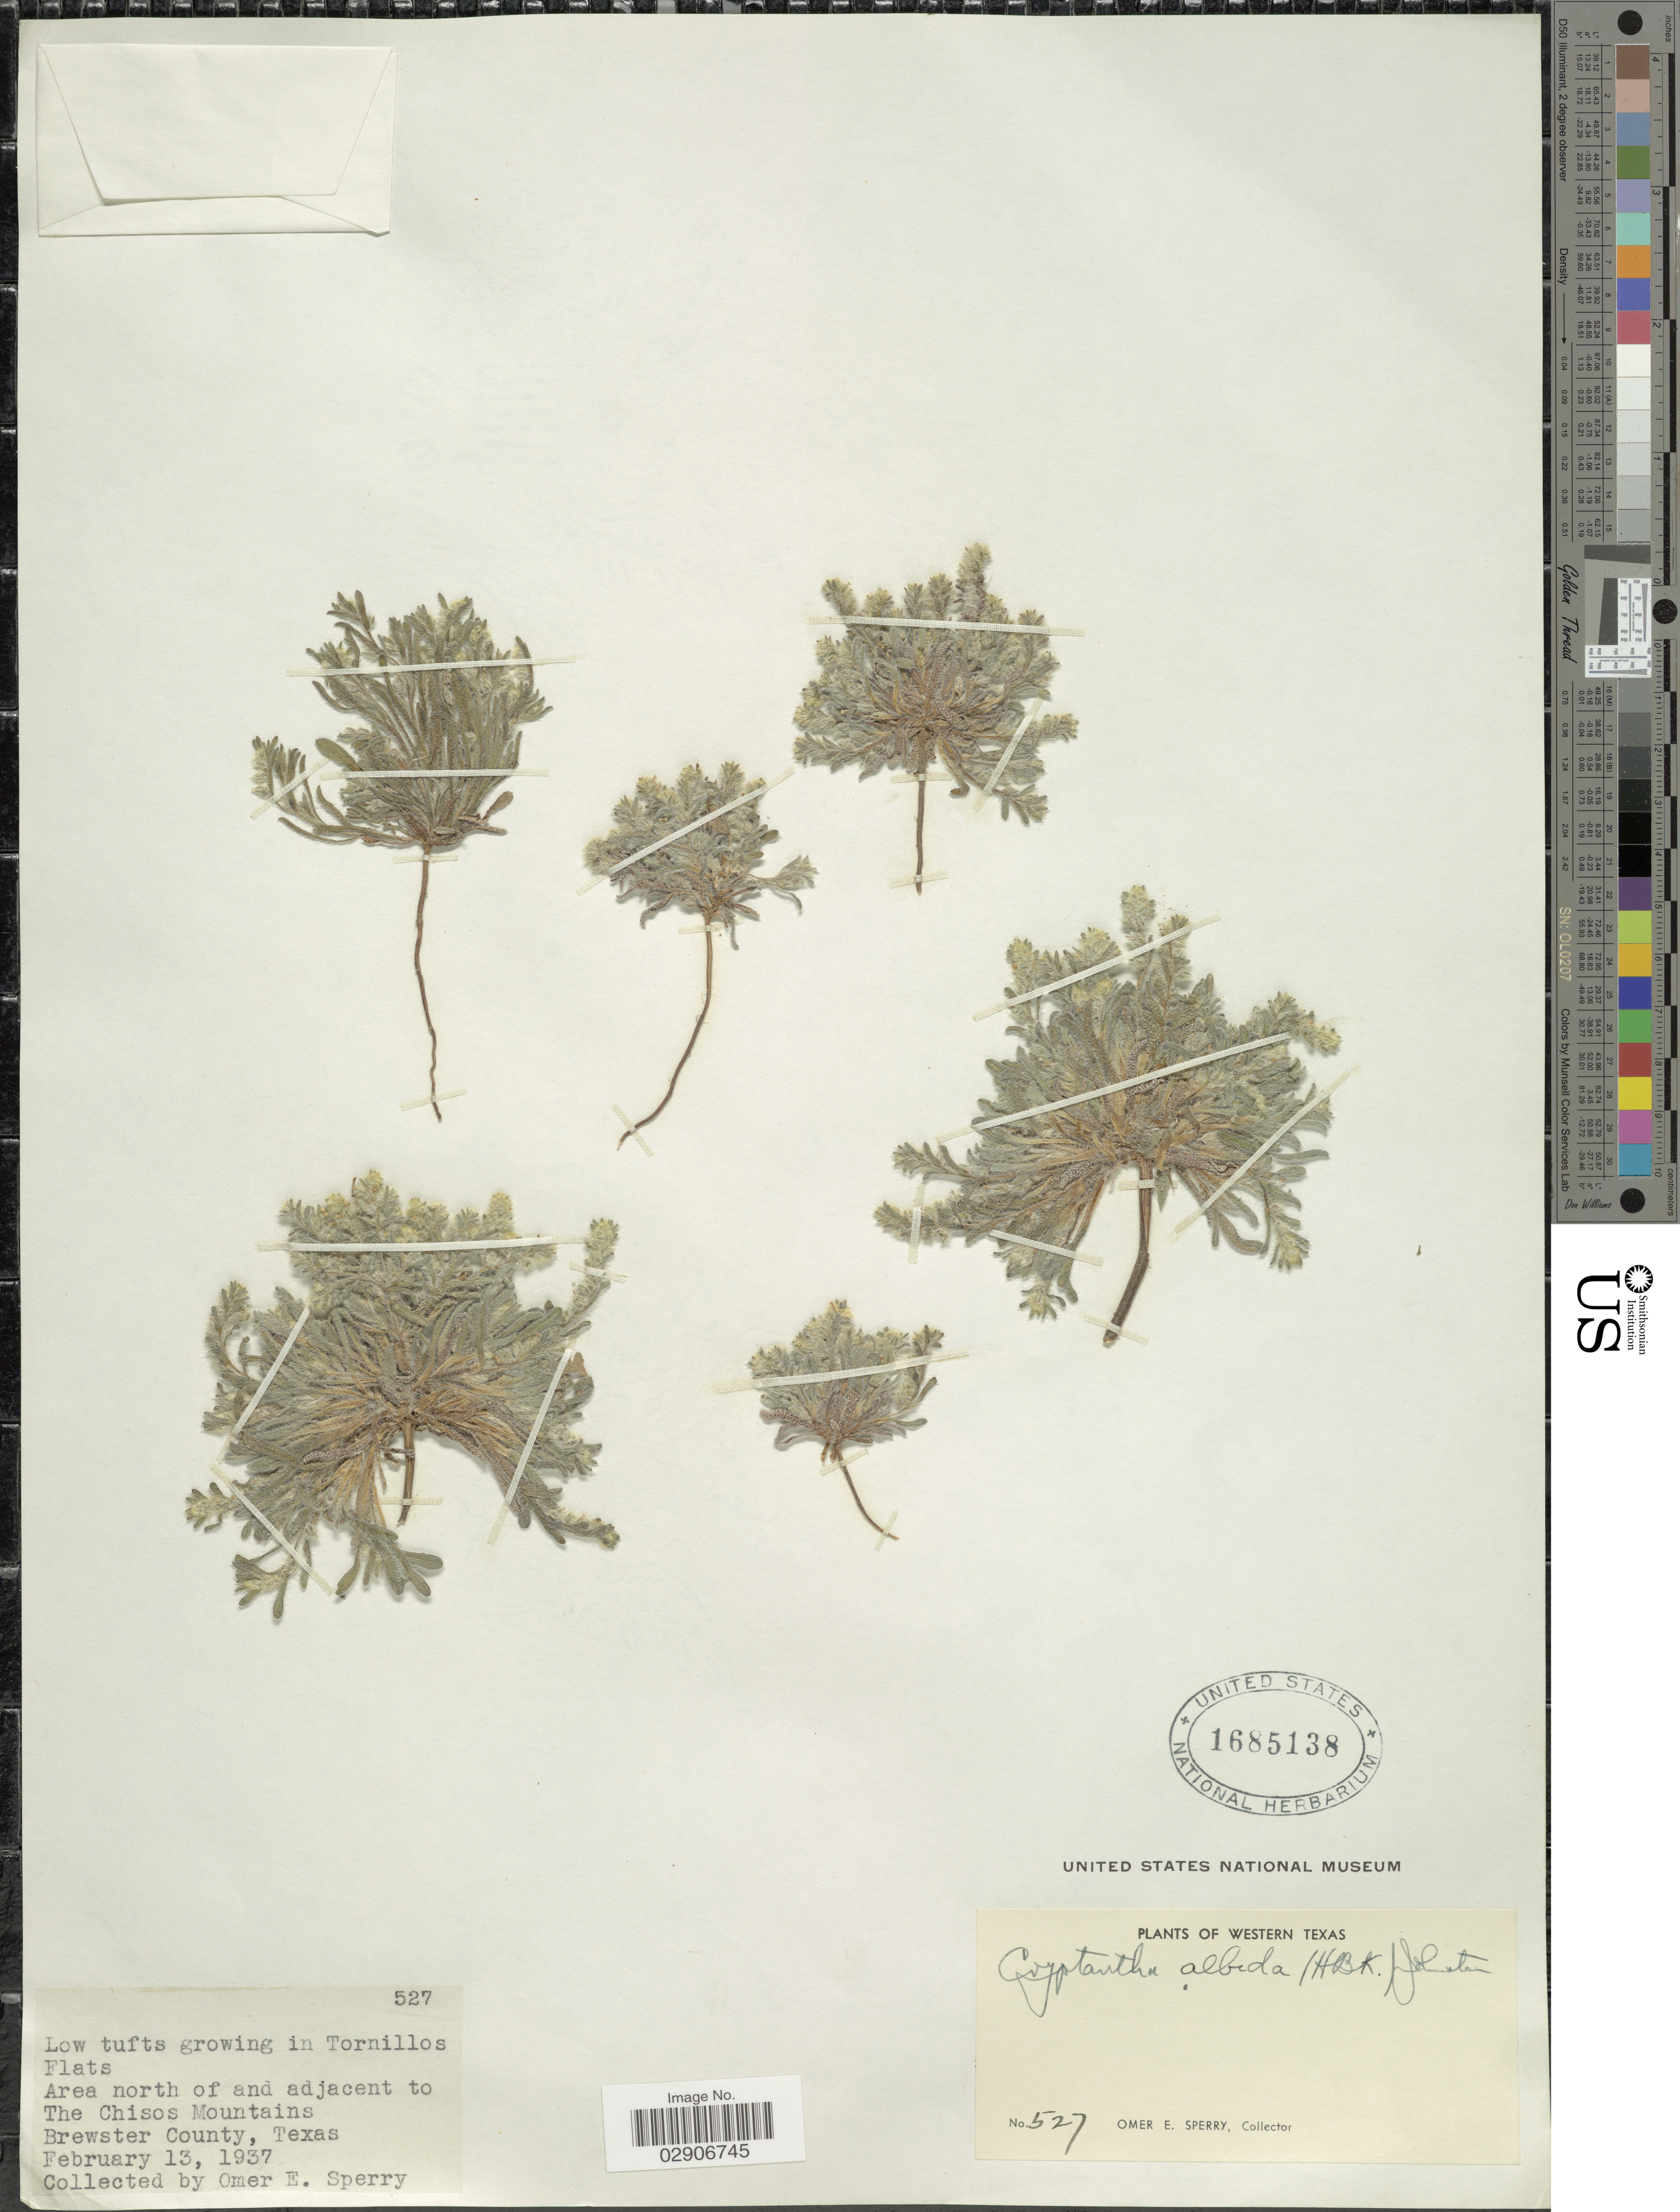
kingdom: Plantae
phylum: Tracheophyta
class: Magnoliopsida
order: Boraginales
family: Boraginaceae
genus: Cryptantha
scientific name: Cryptantha albida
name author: (Kunth) I.M. Johnst.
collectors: O. E. Sperry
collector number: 527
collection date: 1937-02-13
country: United States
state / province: Texas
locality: Low tufts growing in Tornillos Flats. Area north of and adjacent to the Chisos Mountains. Brewster County, Texas.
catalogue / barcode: US 1685138